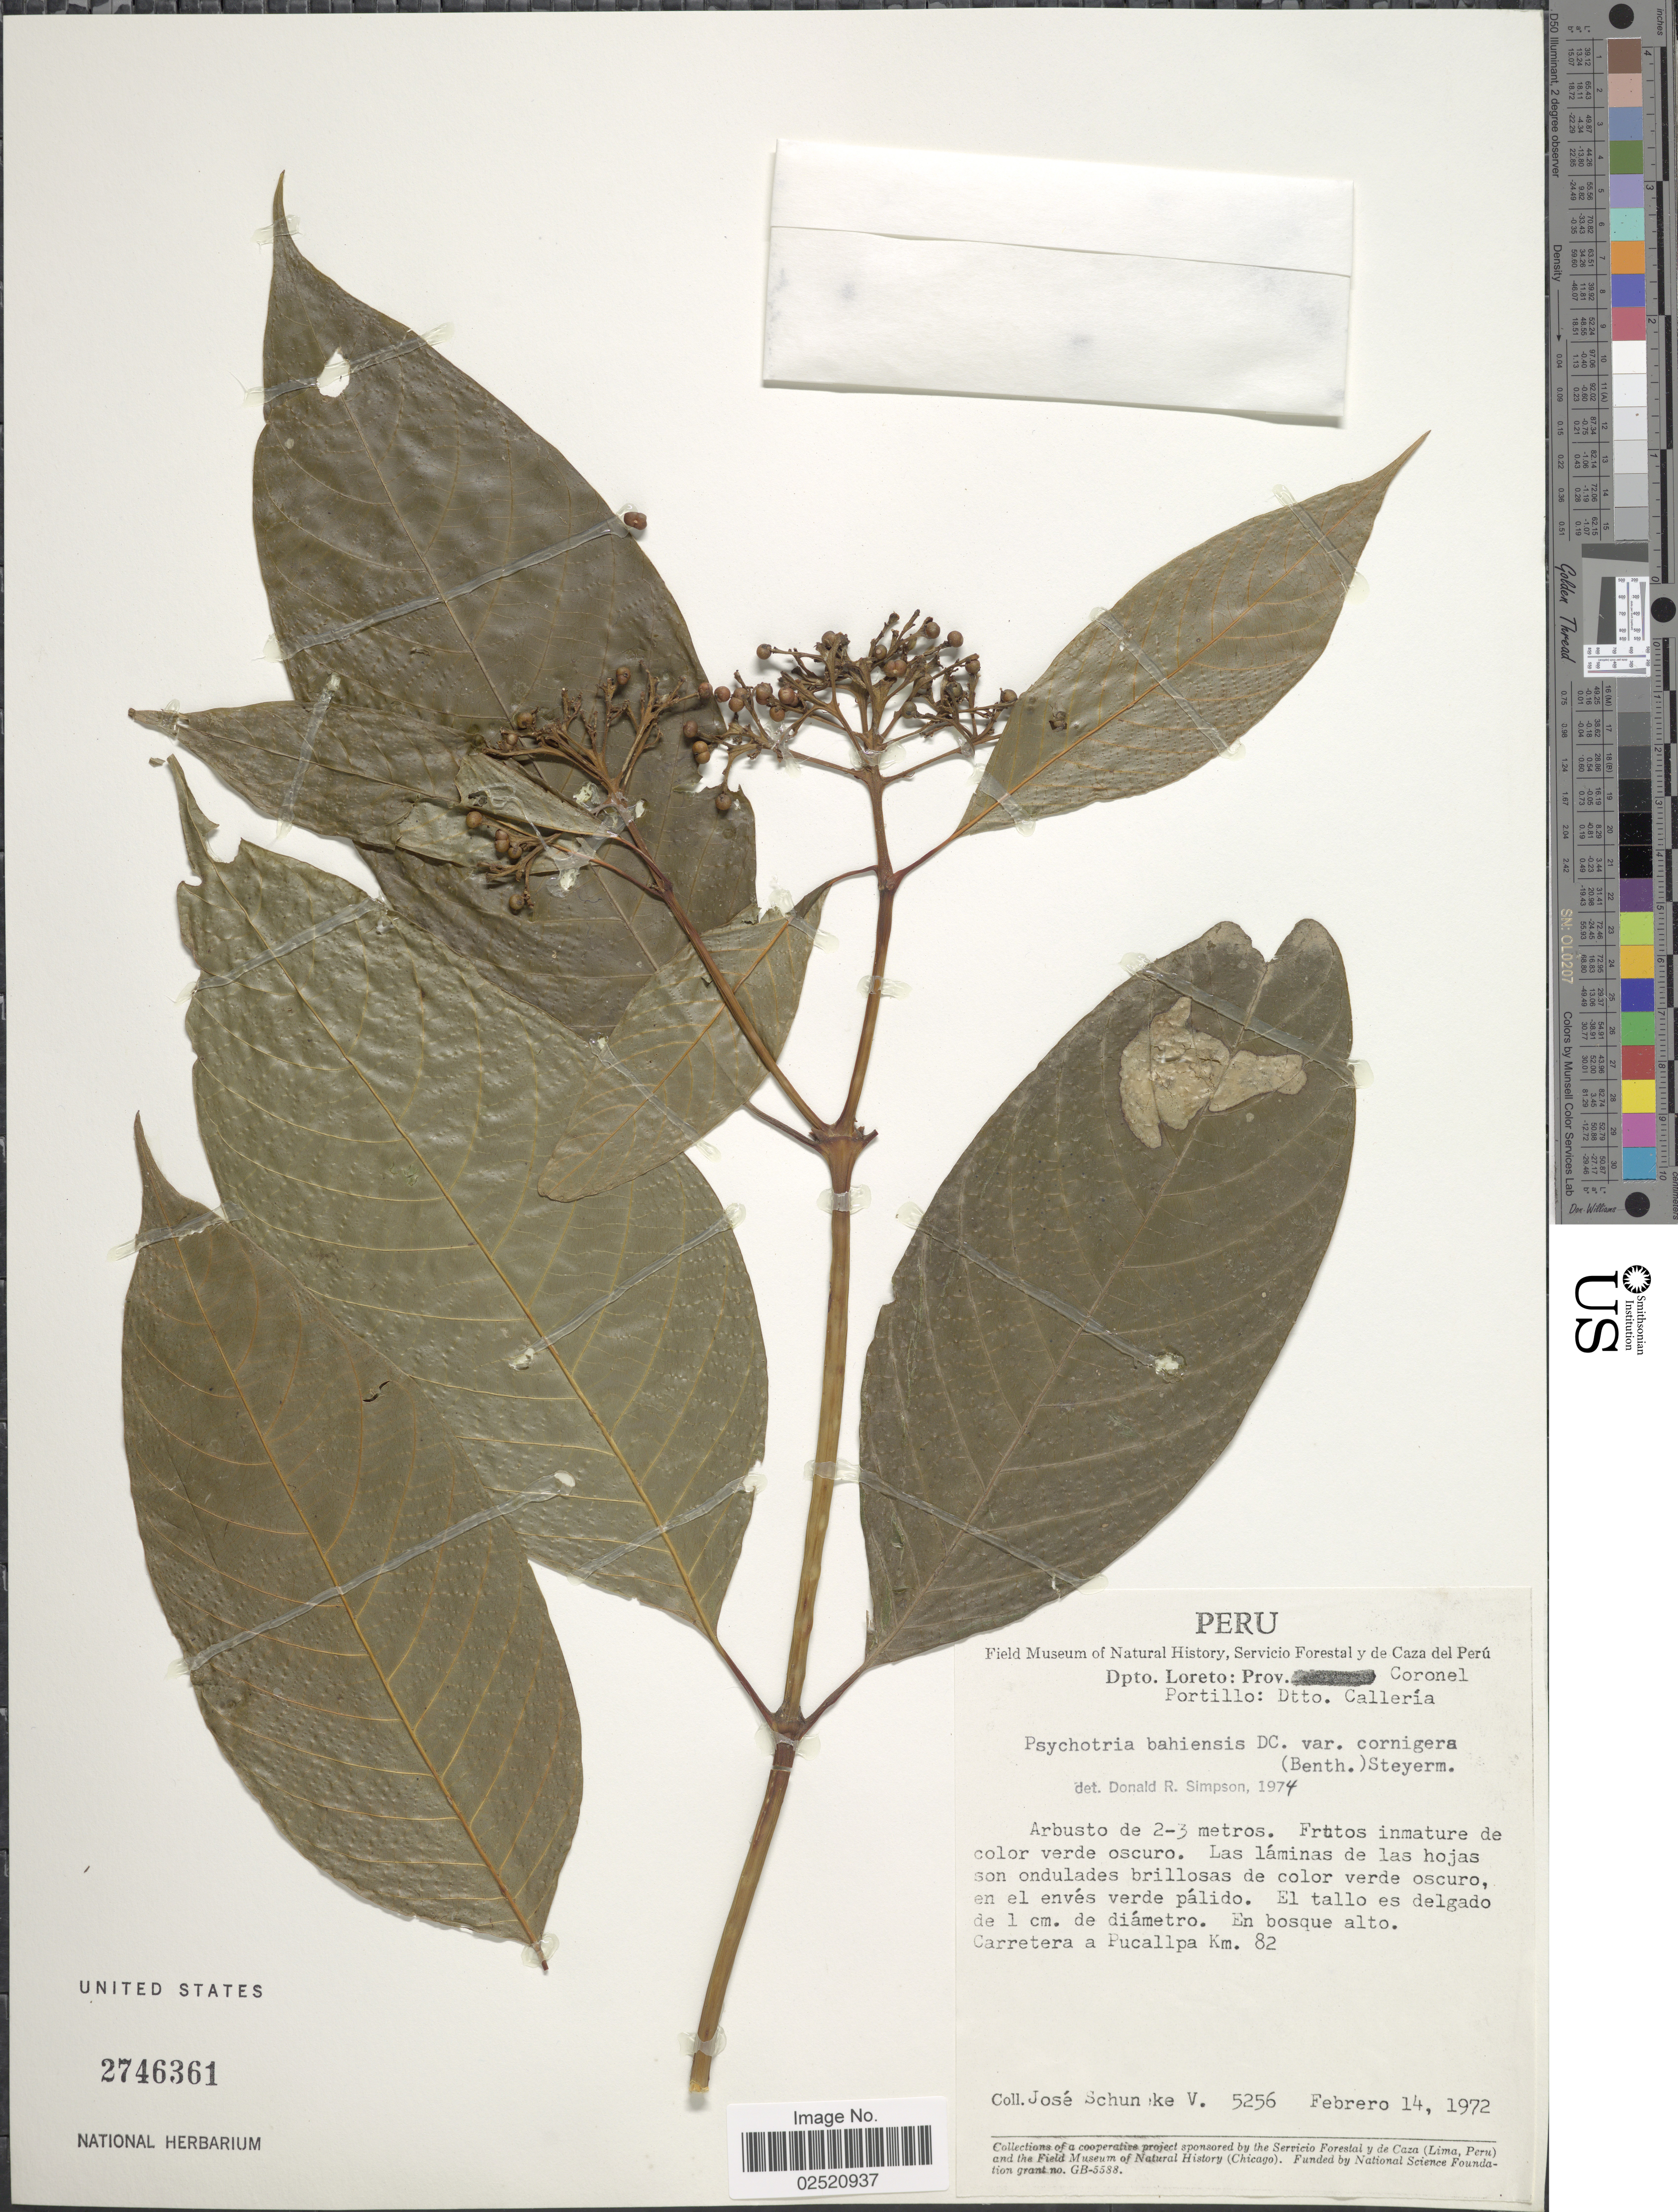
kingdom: Plantae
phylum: Tracheophyta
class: Magnoliopsida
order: Gentianales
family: Rubiaceae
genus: Psychotria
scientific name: Psychotria bahiensis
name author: DC.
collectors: J. Schunke Vigo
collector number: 5256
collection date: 1972-02-14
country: Peru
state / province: Loreto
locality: Prov. Coronel, Portillo: Dtto. Calleria, en bosque alto, Carretera a Pucallpa Km. 81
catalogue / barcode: US 2746361